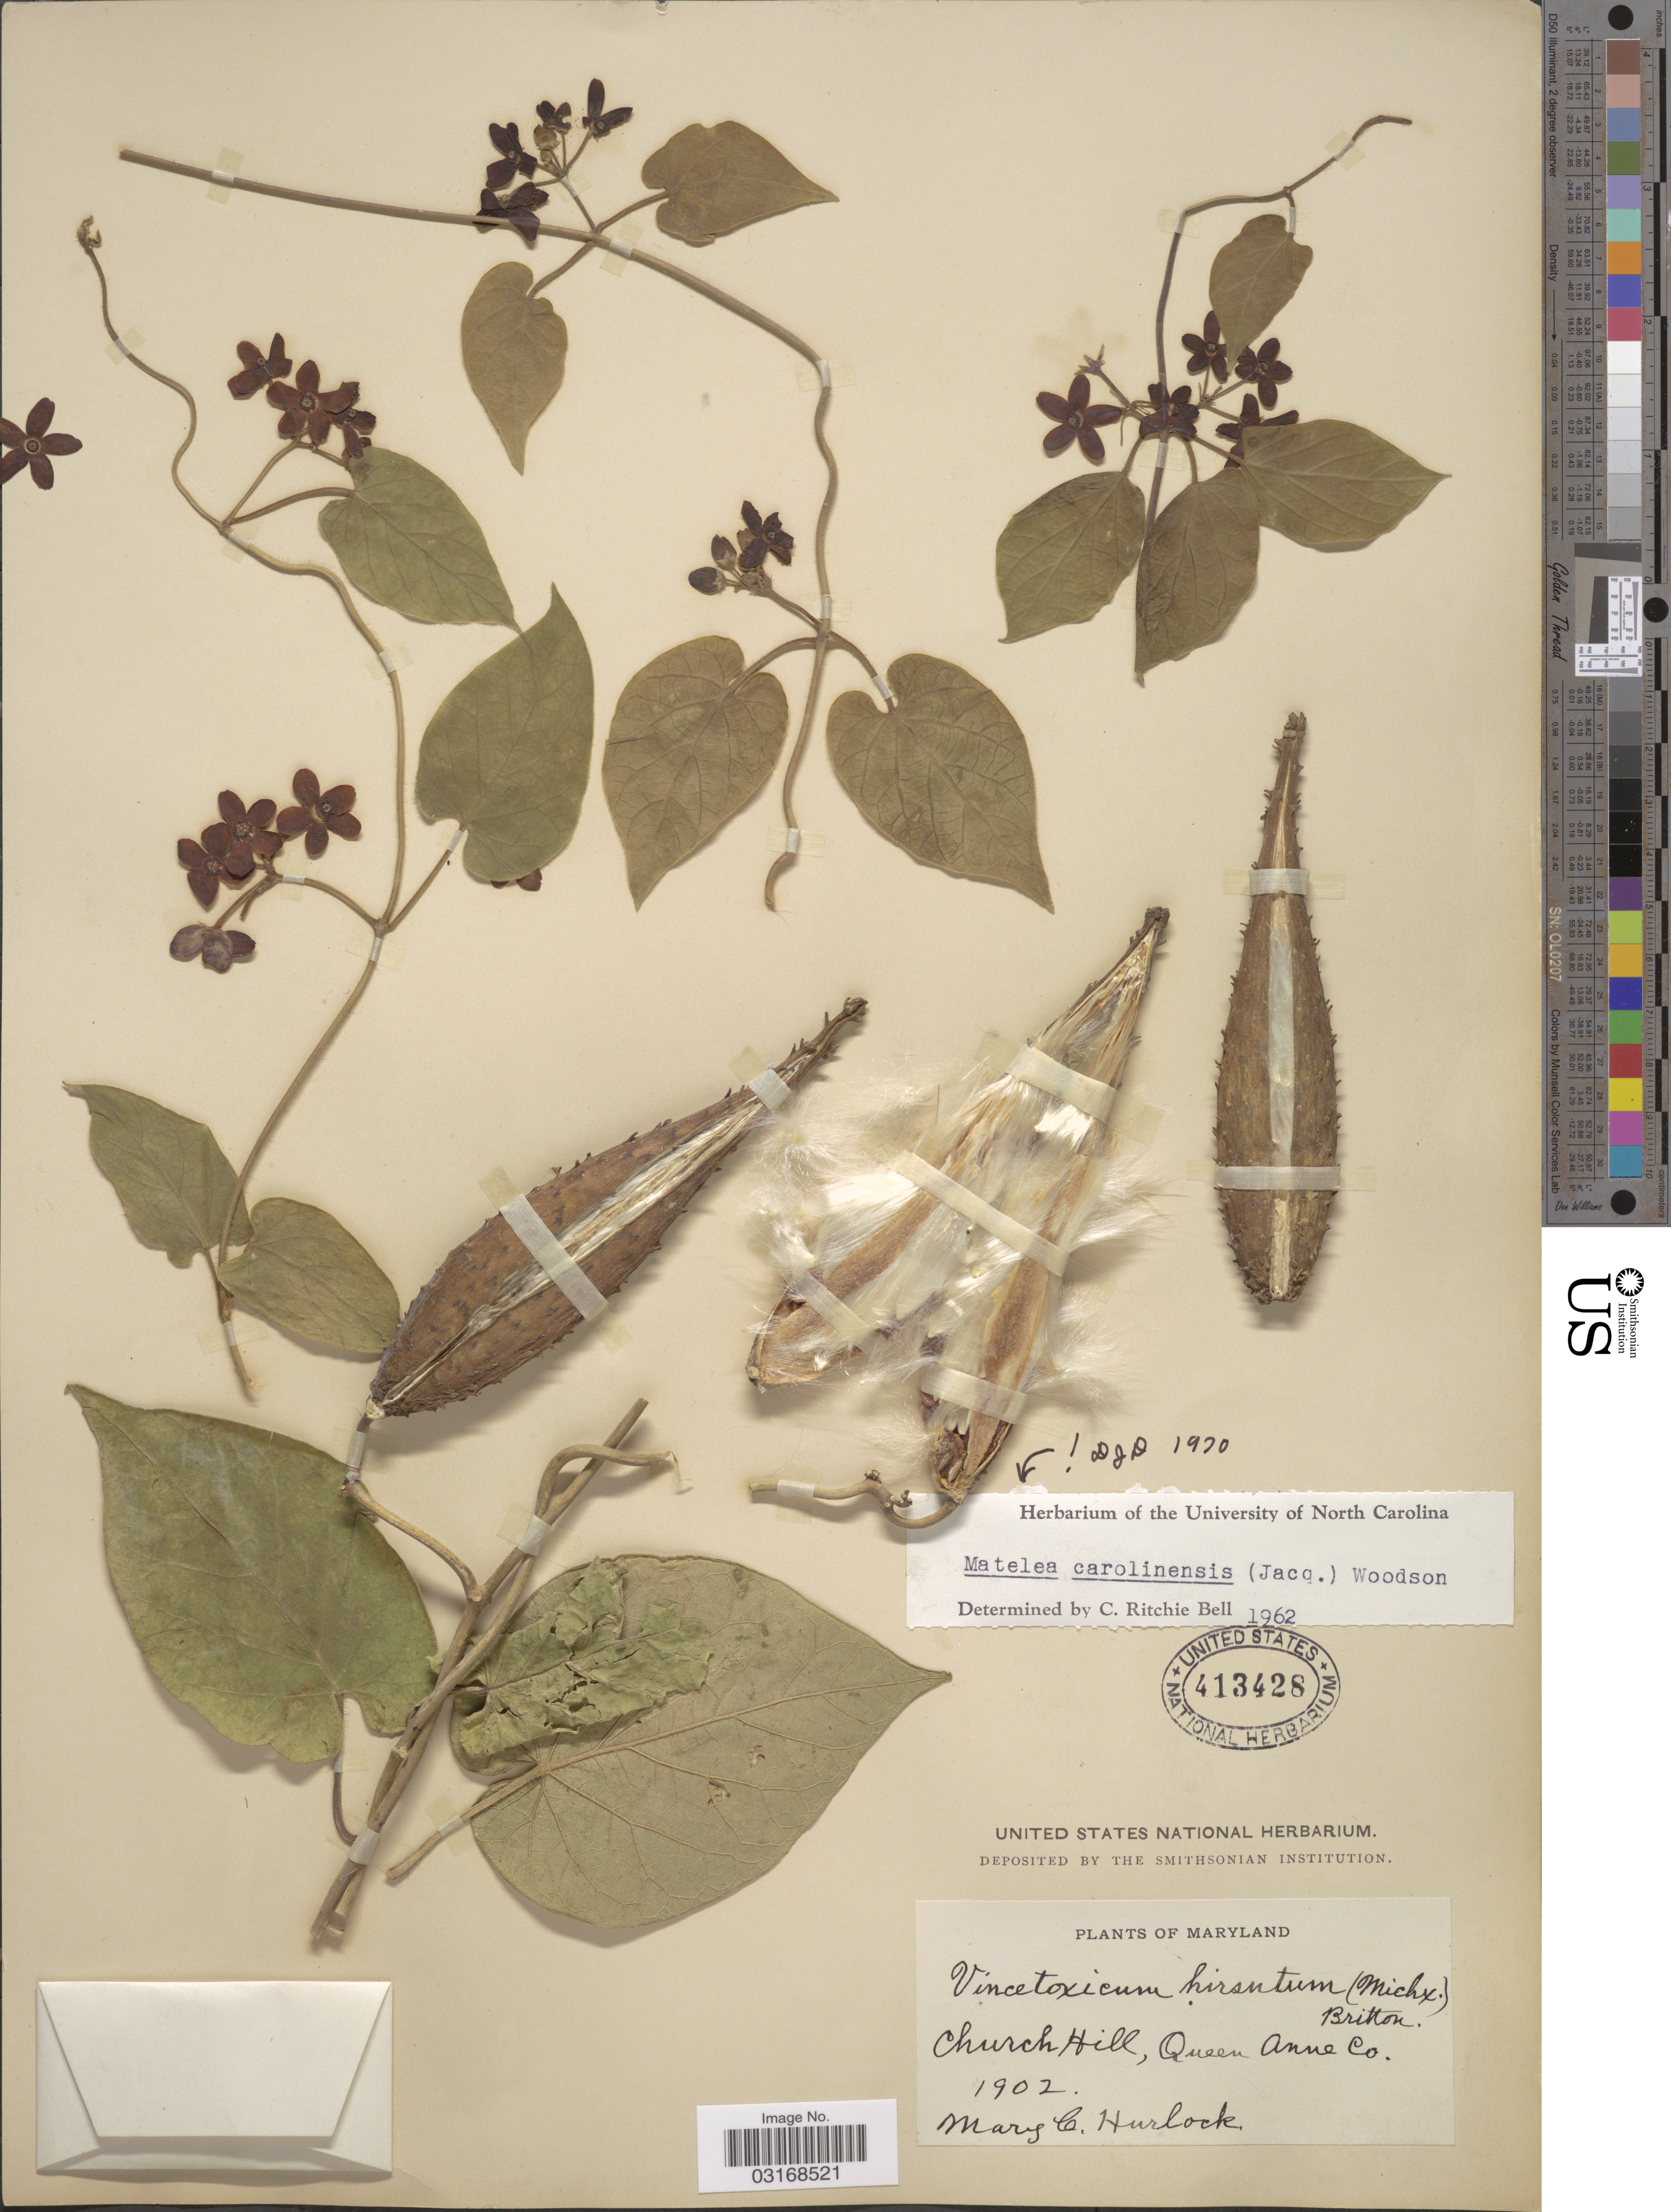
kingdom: Plantae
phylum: Tracheophyta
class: Magnoliopsida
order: Gentianales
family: Apocynaceae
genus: Matelea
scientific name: Matelea carolinensis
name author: (Jacq.) Woodson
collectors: M. Hurlock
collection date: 1902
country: United States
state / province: Maryland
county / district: Queen Anne's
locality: Church Hill, Queen Anne Co.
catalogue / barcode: US 413428